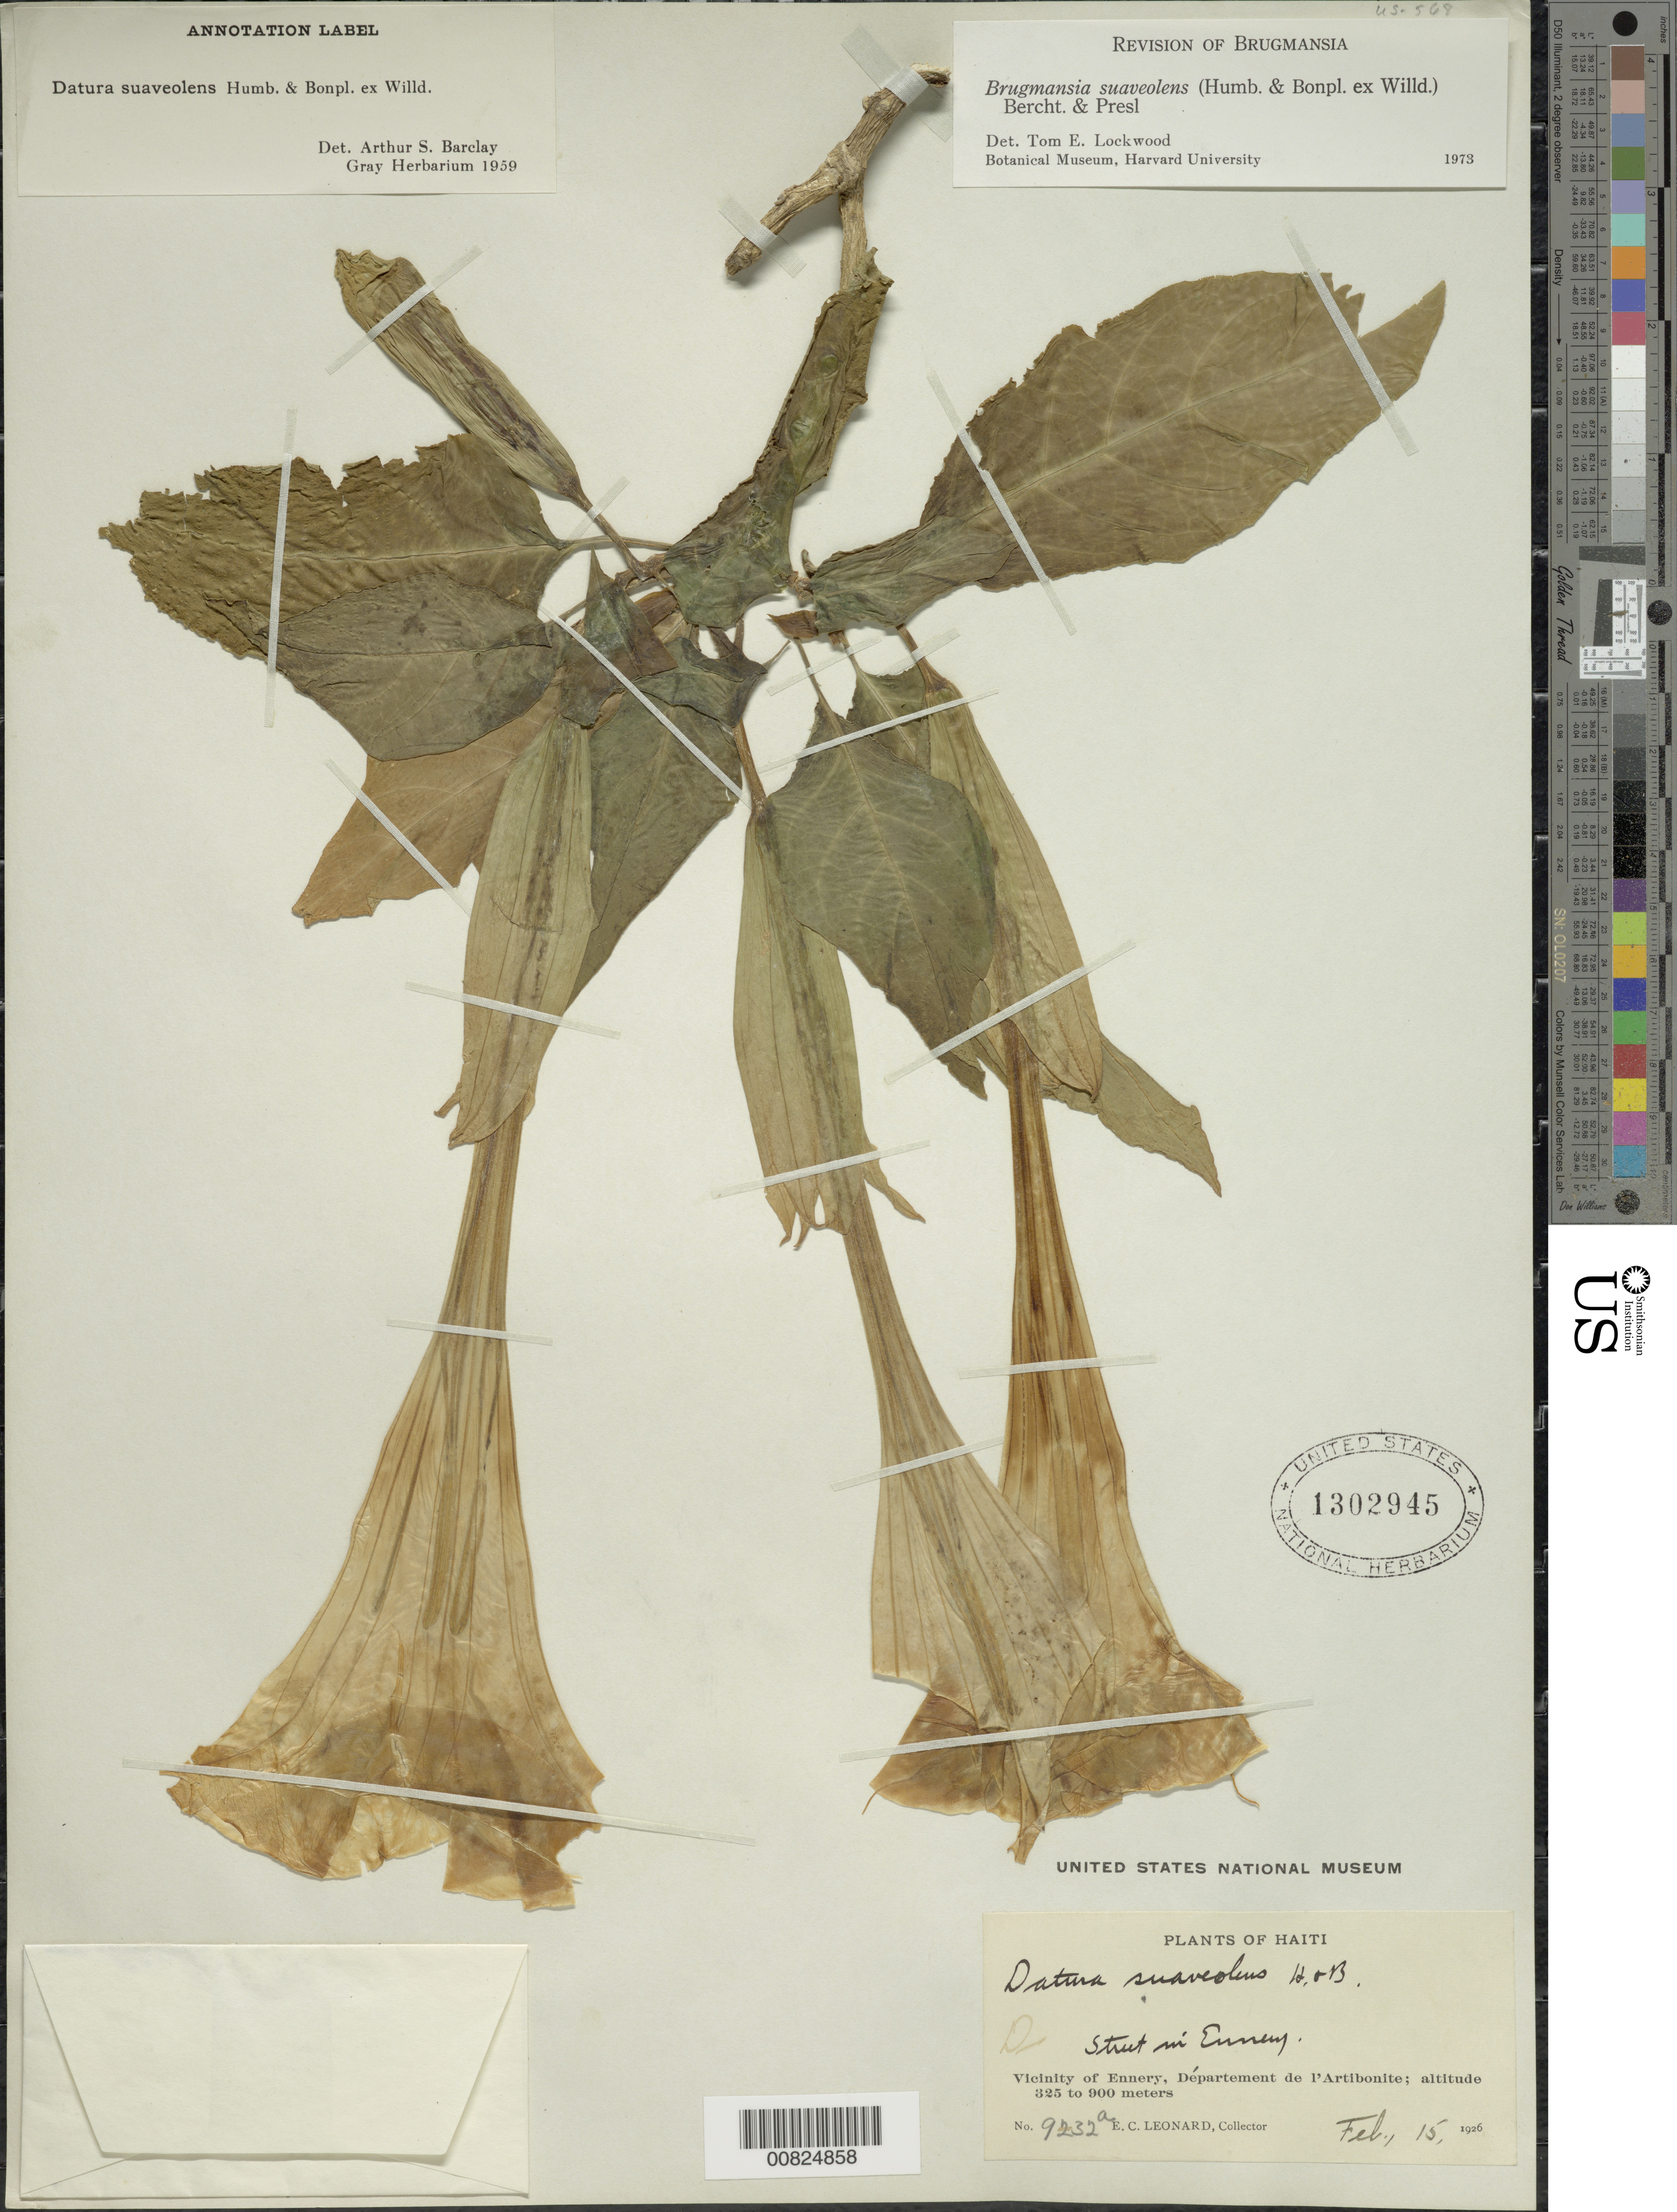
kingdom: Plantae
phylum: Tracheophyta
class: Magnoliopsida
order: Solanales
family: Solanaceae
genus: Brugmansia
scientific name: Brugmansia suaveolens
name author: (Humb. & Bonpl. ex Willd.) Brecht. & J. Presl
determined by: Lockwood, T. E.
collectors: E. C. Leonard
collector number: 9232A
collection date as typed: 15 Feb 1926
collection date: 1926-02-15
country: Haiti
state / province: Artibonite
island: Hispaniola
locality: Ennery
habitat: In street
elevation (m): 325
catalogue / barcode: US 1302945